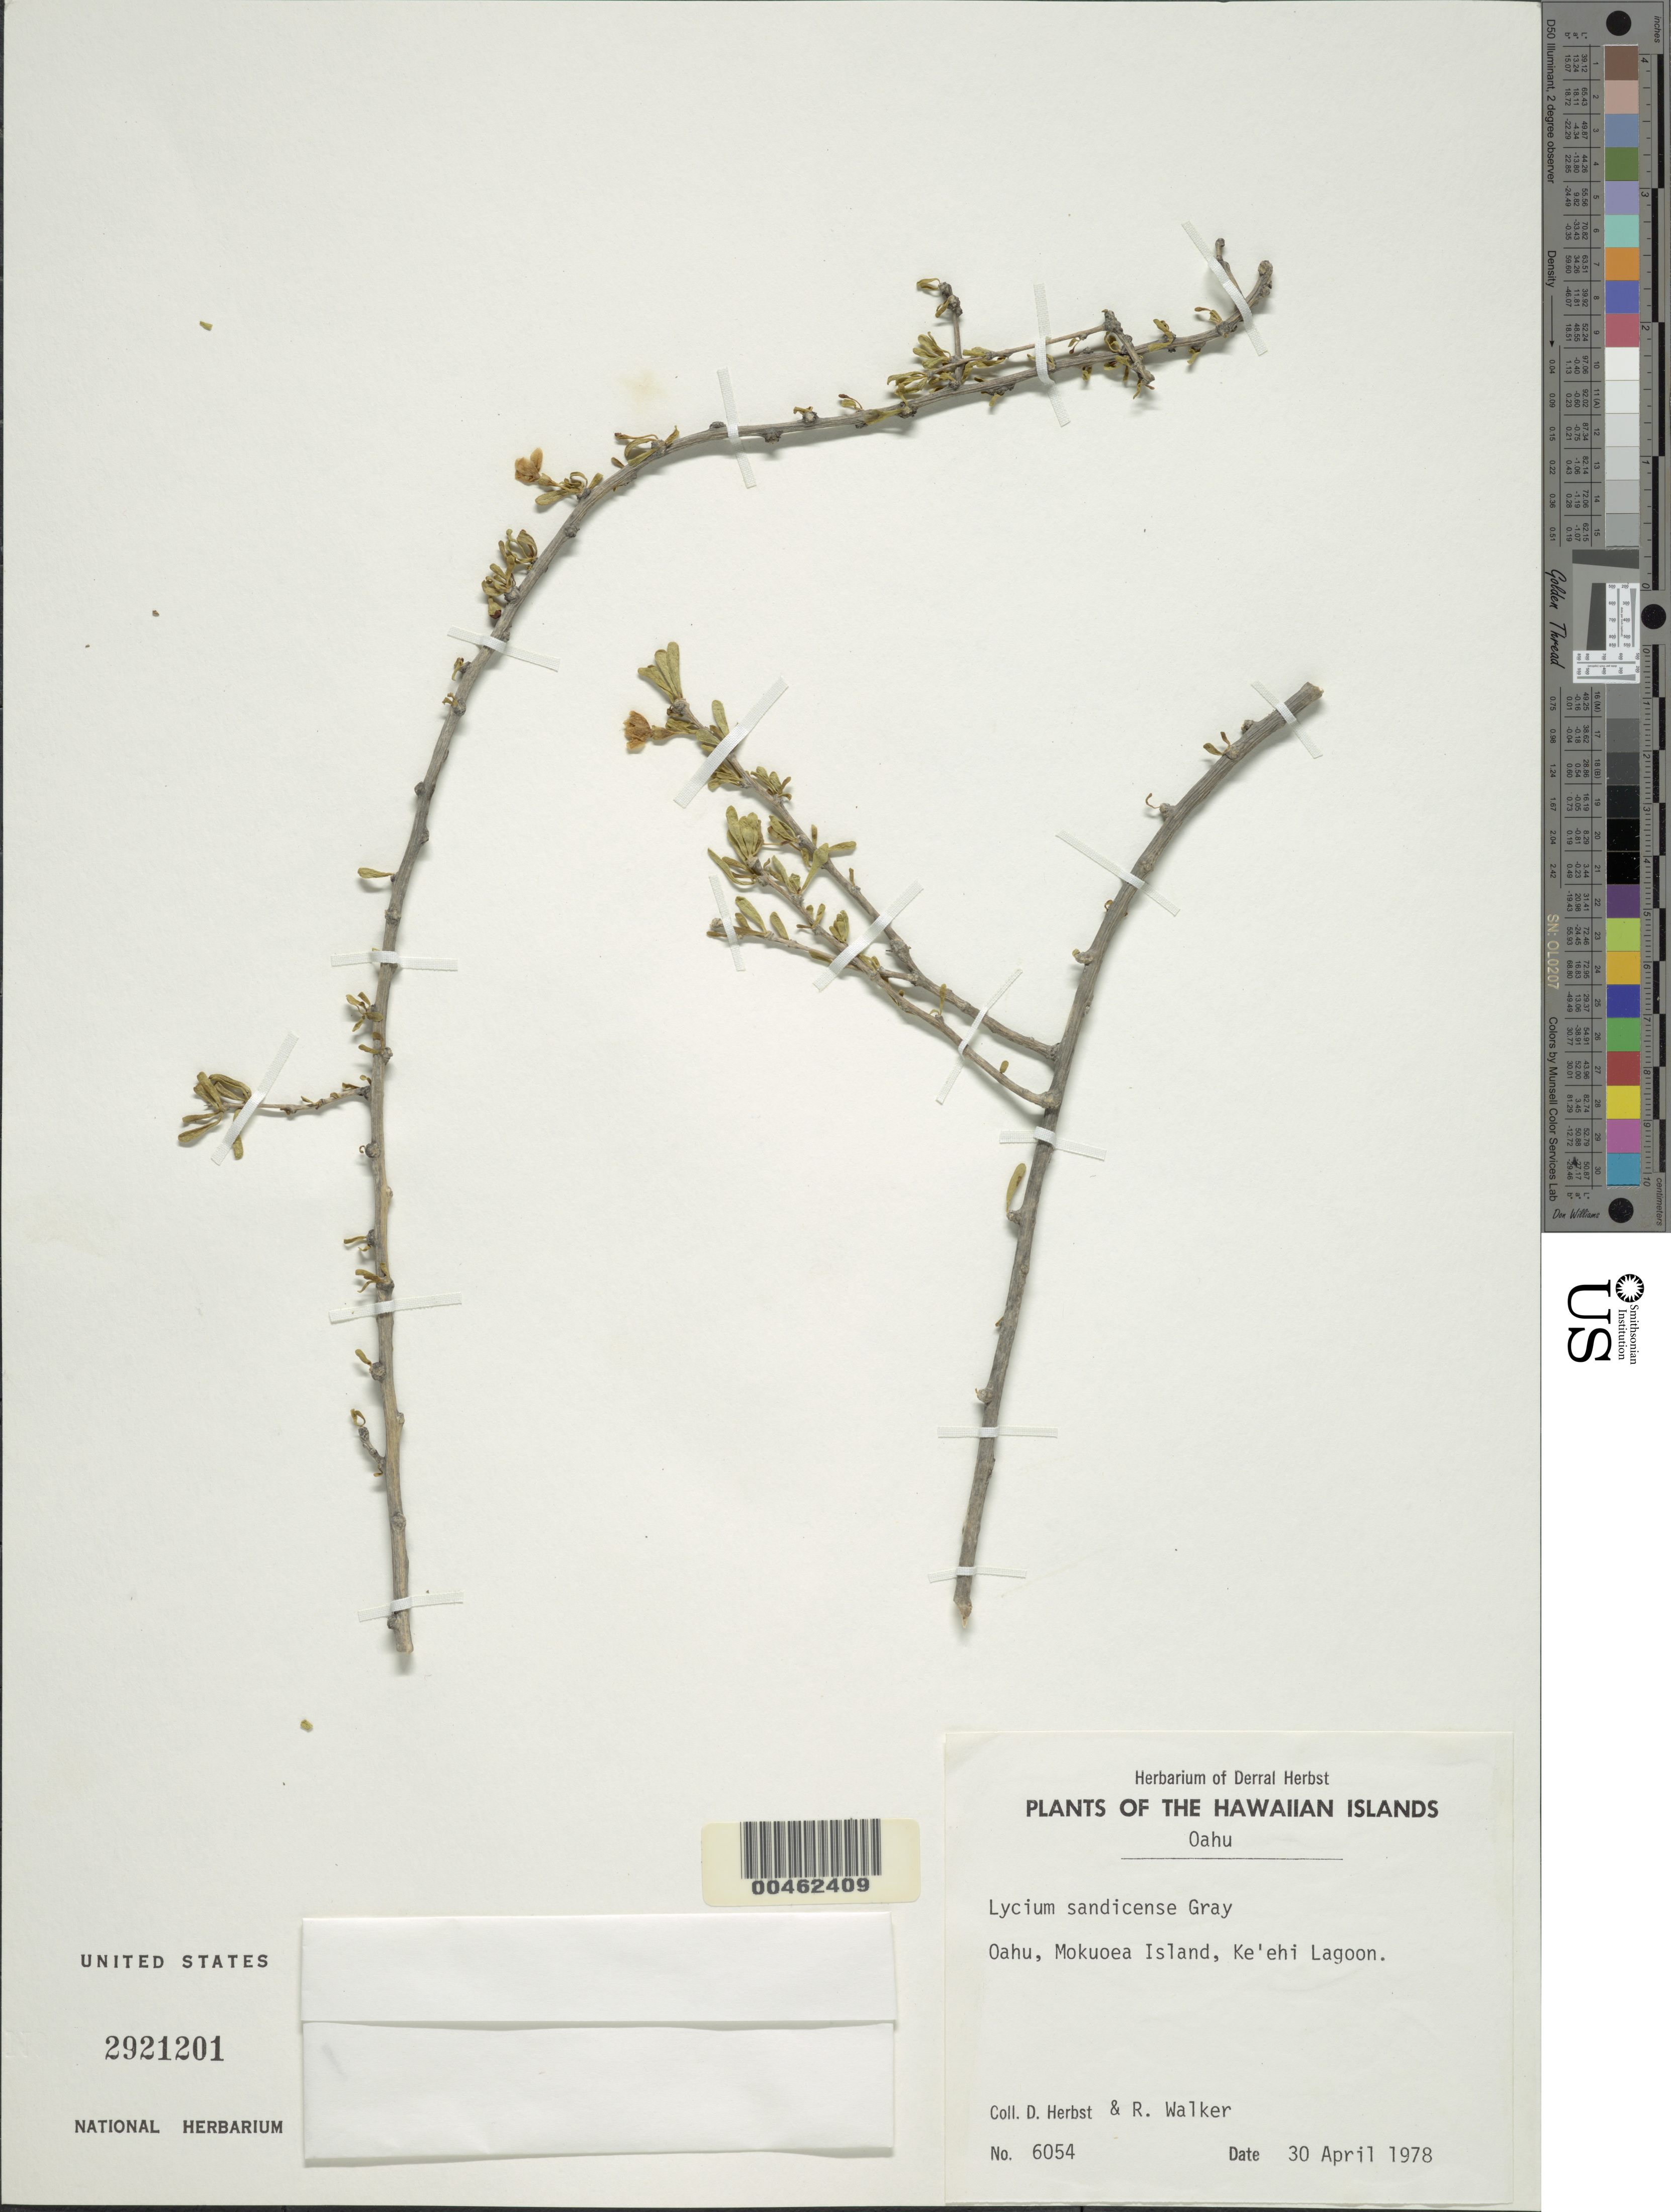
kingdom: Plantae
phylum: Tracheophyta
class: Magnoliopsida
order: Solanales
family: Solanaceae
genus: Lycium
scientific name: Lycium carolinianum var. sandwicense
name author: (A. Gray) C.L. Hitchc.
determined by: Wagner, W. L., (BOT), Smithsonian Institution - National Museum of Natural History (UNITED STATES)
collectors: D. R. Herbst & R. Walker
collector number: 6054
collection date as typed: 30 Apr 1978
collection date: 1978-04-30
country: United States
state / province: Hawaii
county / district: Honolulu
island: Oahu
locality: Mokuoea Island, Ke'ehi Lagoon, near Oahu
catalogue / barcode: US 2921201